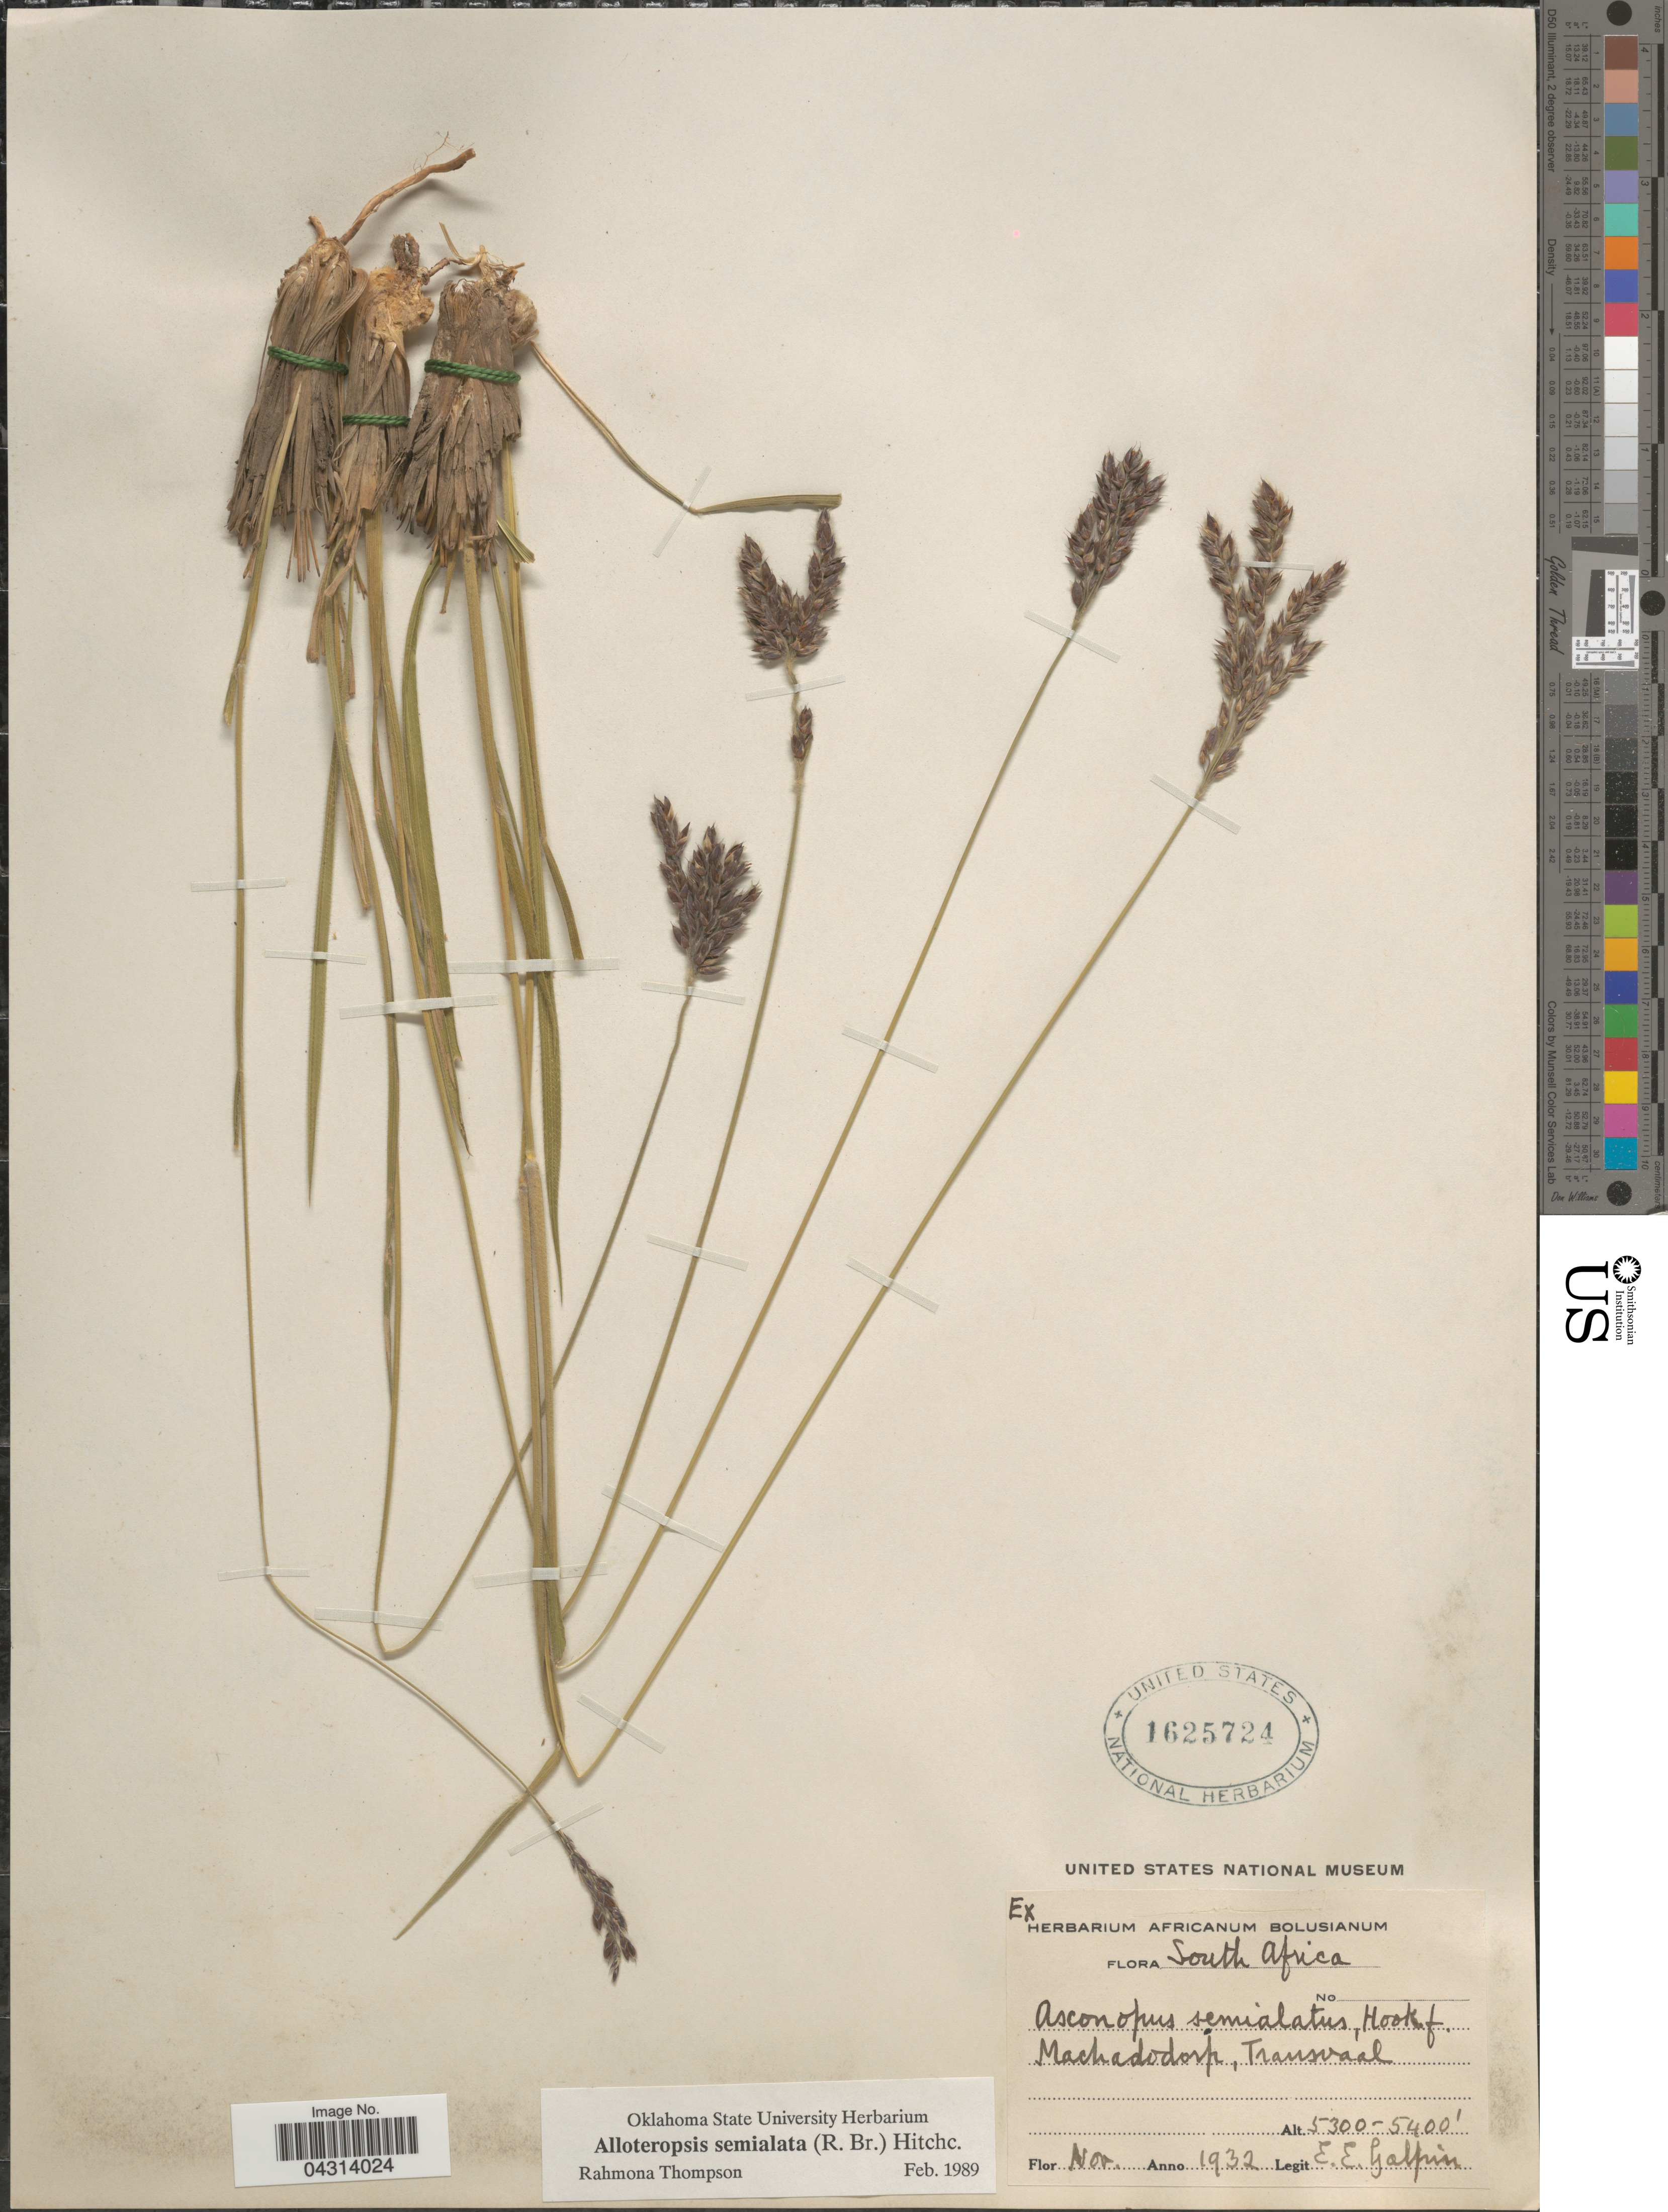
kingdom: Plantae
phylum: Tracheophyta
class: Liliopsida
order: Poales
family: Poaceae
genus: Alloteropsis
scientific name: Alloteropsis semialata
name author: (R. Br.) Hitchc.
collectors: E. Galpin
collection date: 1932-11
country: South Africa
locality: Machadodorp, Transvaal.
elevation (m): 1615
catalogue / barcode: US 1625724